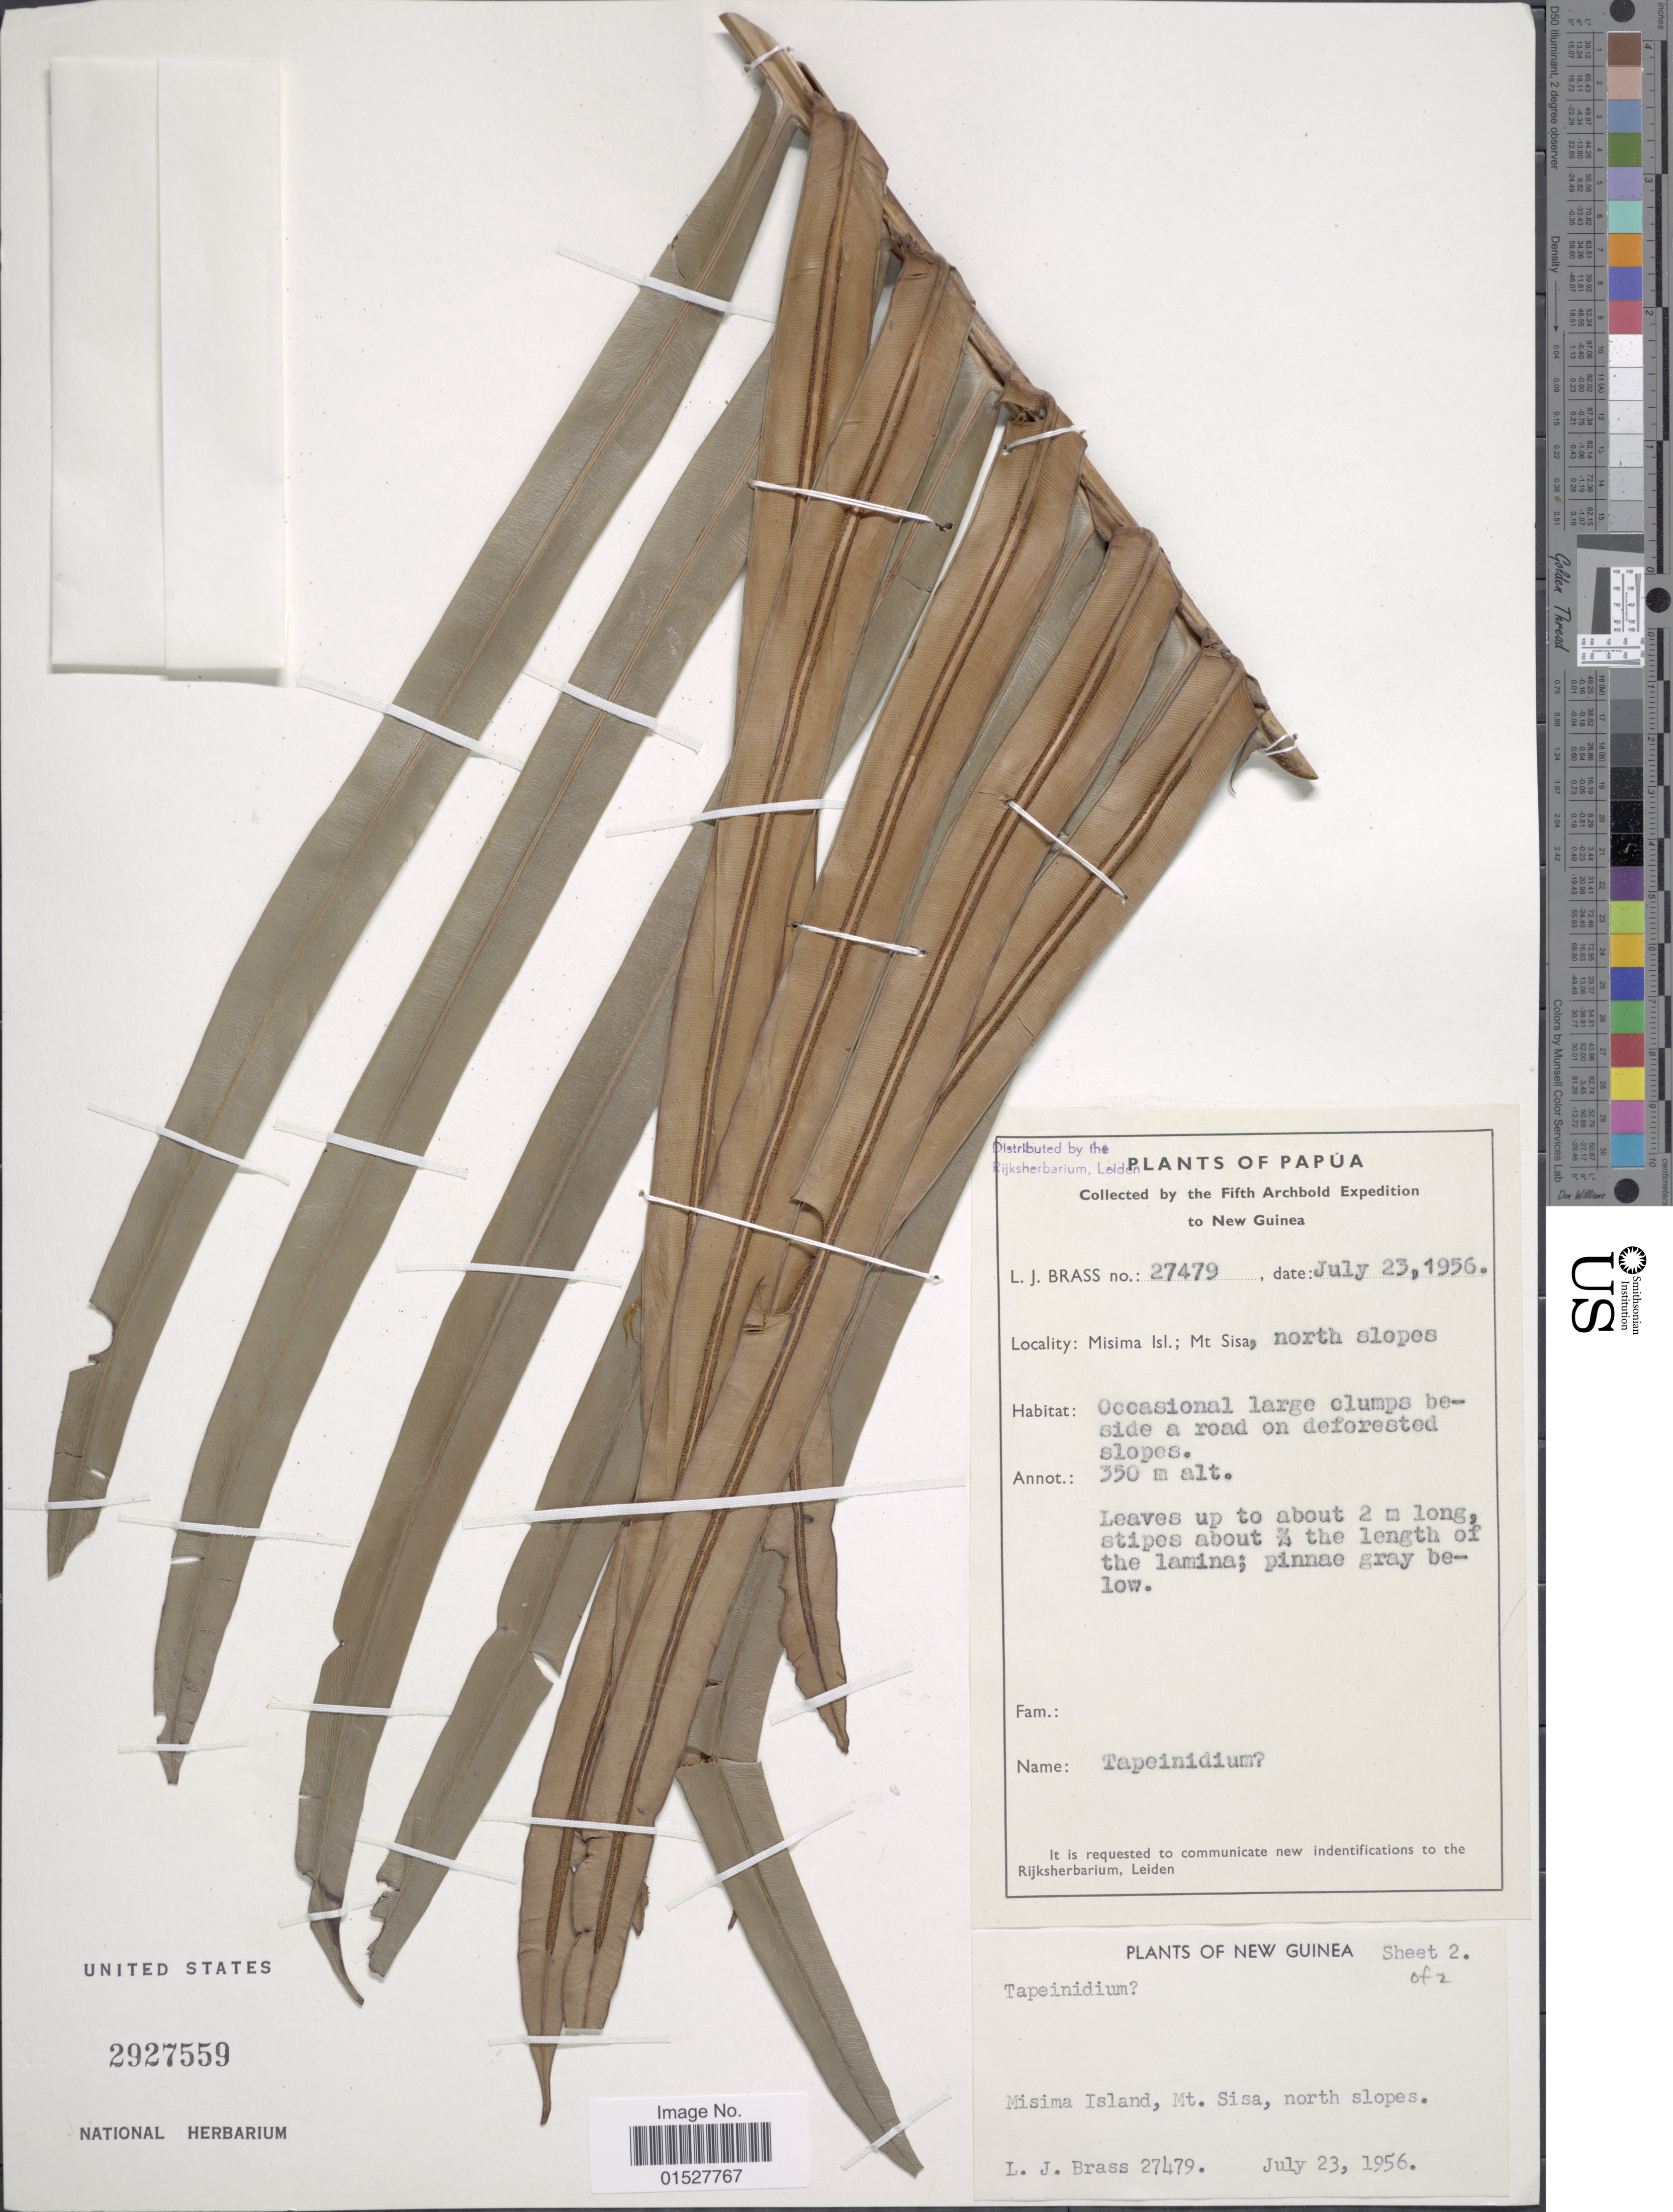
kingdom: Plantae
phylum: Tracheophyta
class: Polypodiopsida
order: Polypodiales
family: Blechnaceae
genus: Blechnum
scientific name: Blechnum sp.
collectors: L. J. Brass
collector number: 27479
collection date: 1956-07-23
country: Papua New Guinea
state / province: Milne Bay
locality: Misima Island, mt. Sisa, north slopes.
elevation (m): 350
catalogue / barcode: US 2927559